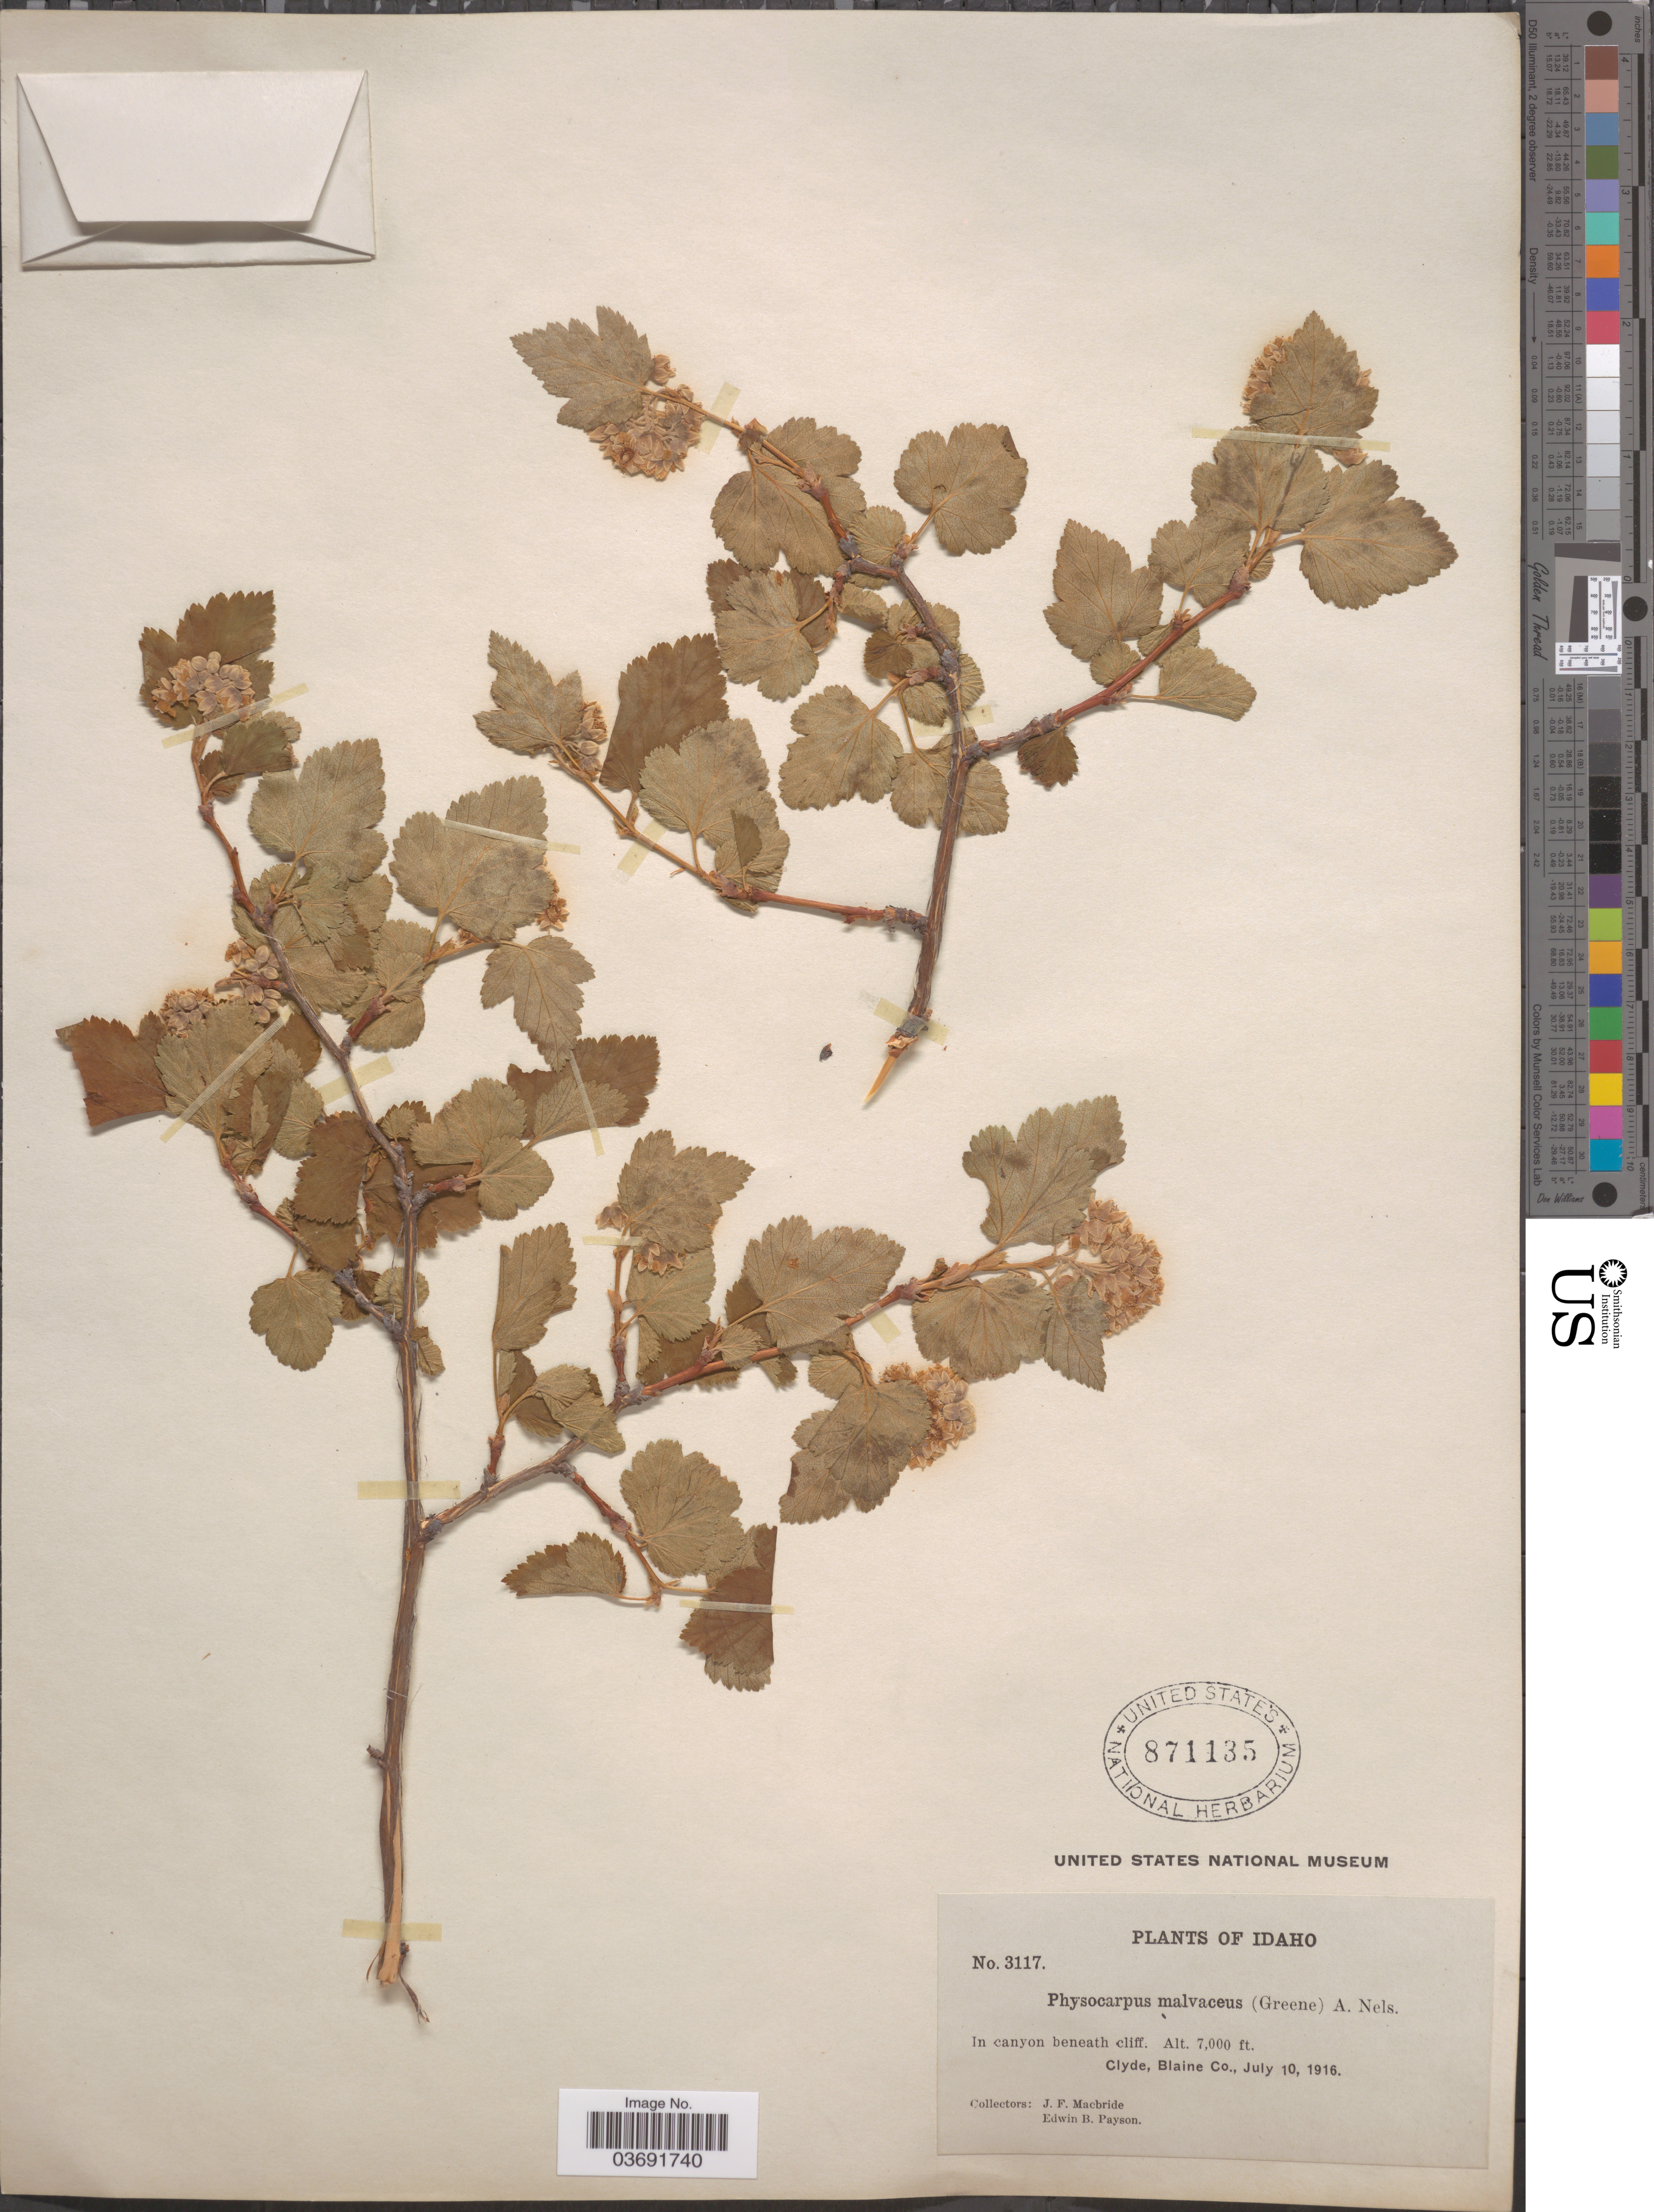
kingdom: Plantae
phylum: Tracheophyta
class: Magnoliopsida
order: Rosales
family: Rosaceae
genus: Physocarpus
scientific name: Physocarpus malvaceus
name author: (Greene) Kuntze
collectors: J. F. Macbride & E. B. Payson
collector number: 3117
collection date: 1916-07-10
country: United States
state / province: Idaho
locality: In canyon beneath cliff. Clyde, Blaine Co.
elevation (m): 2134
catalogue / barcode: US 871135